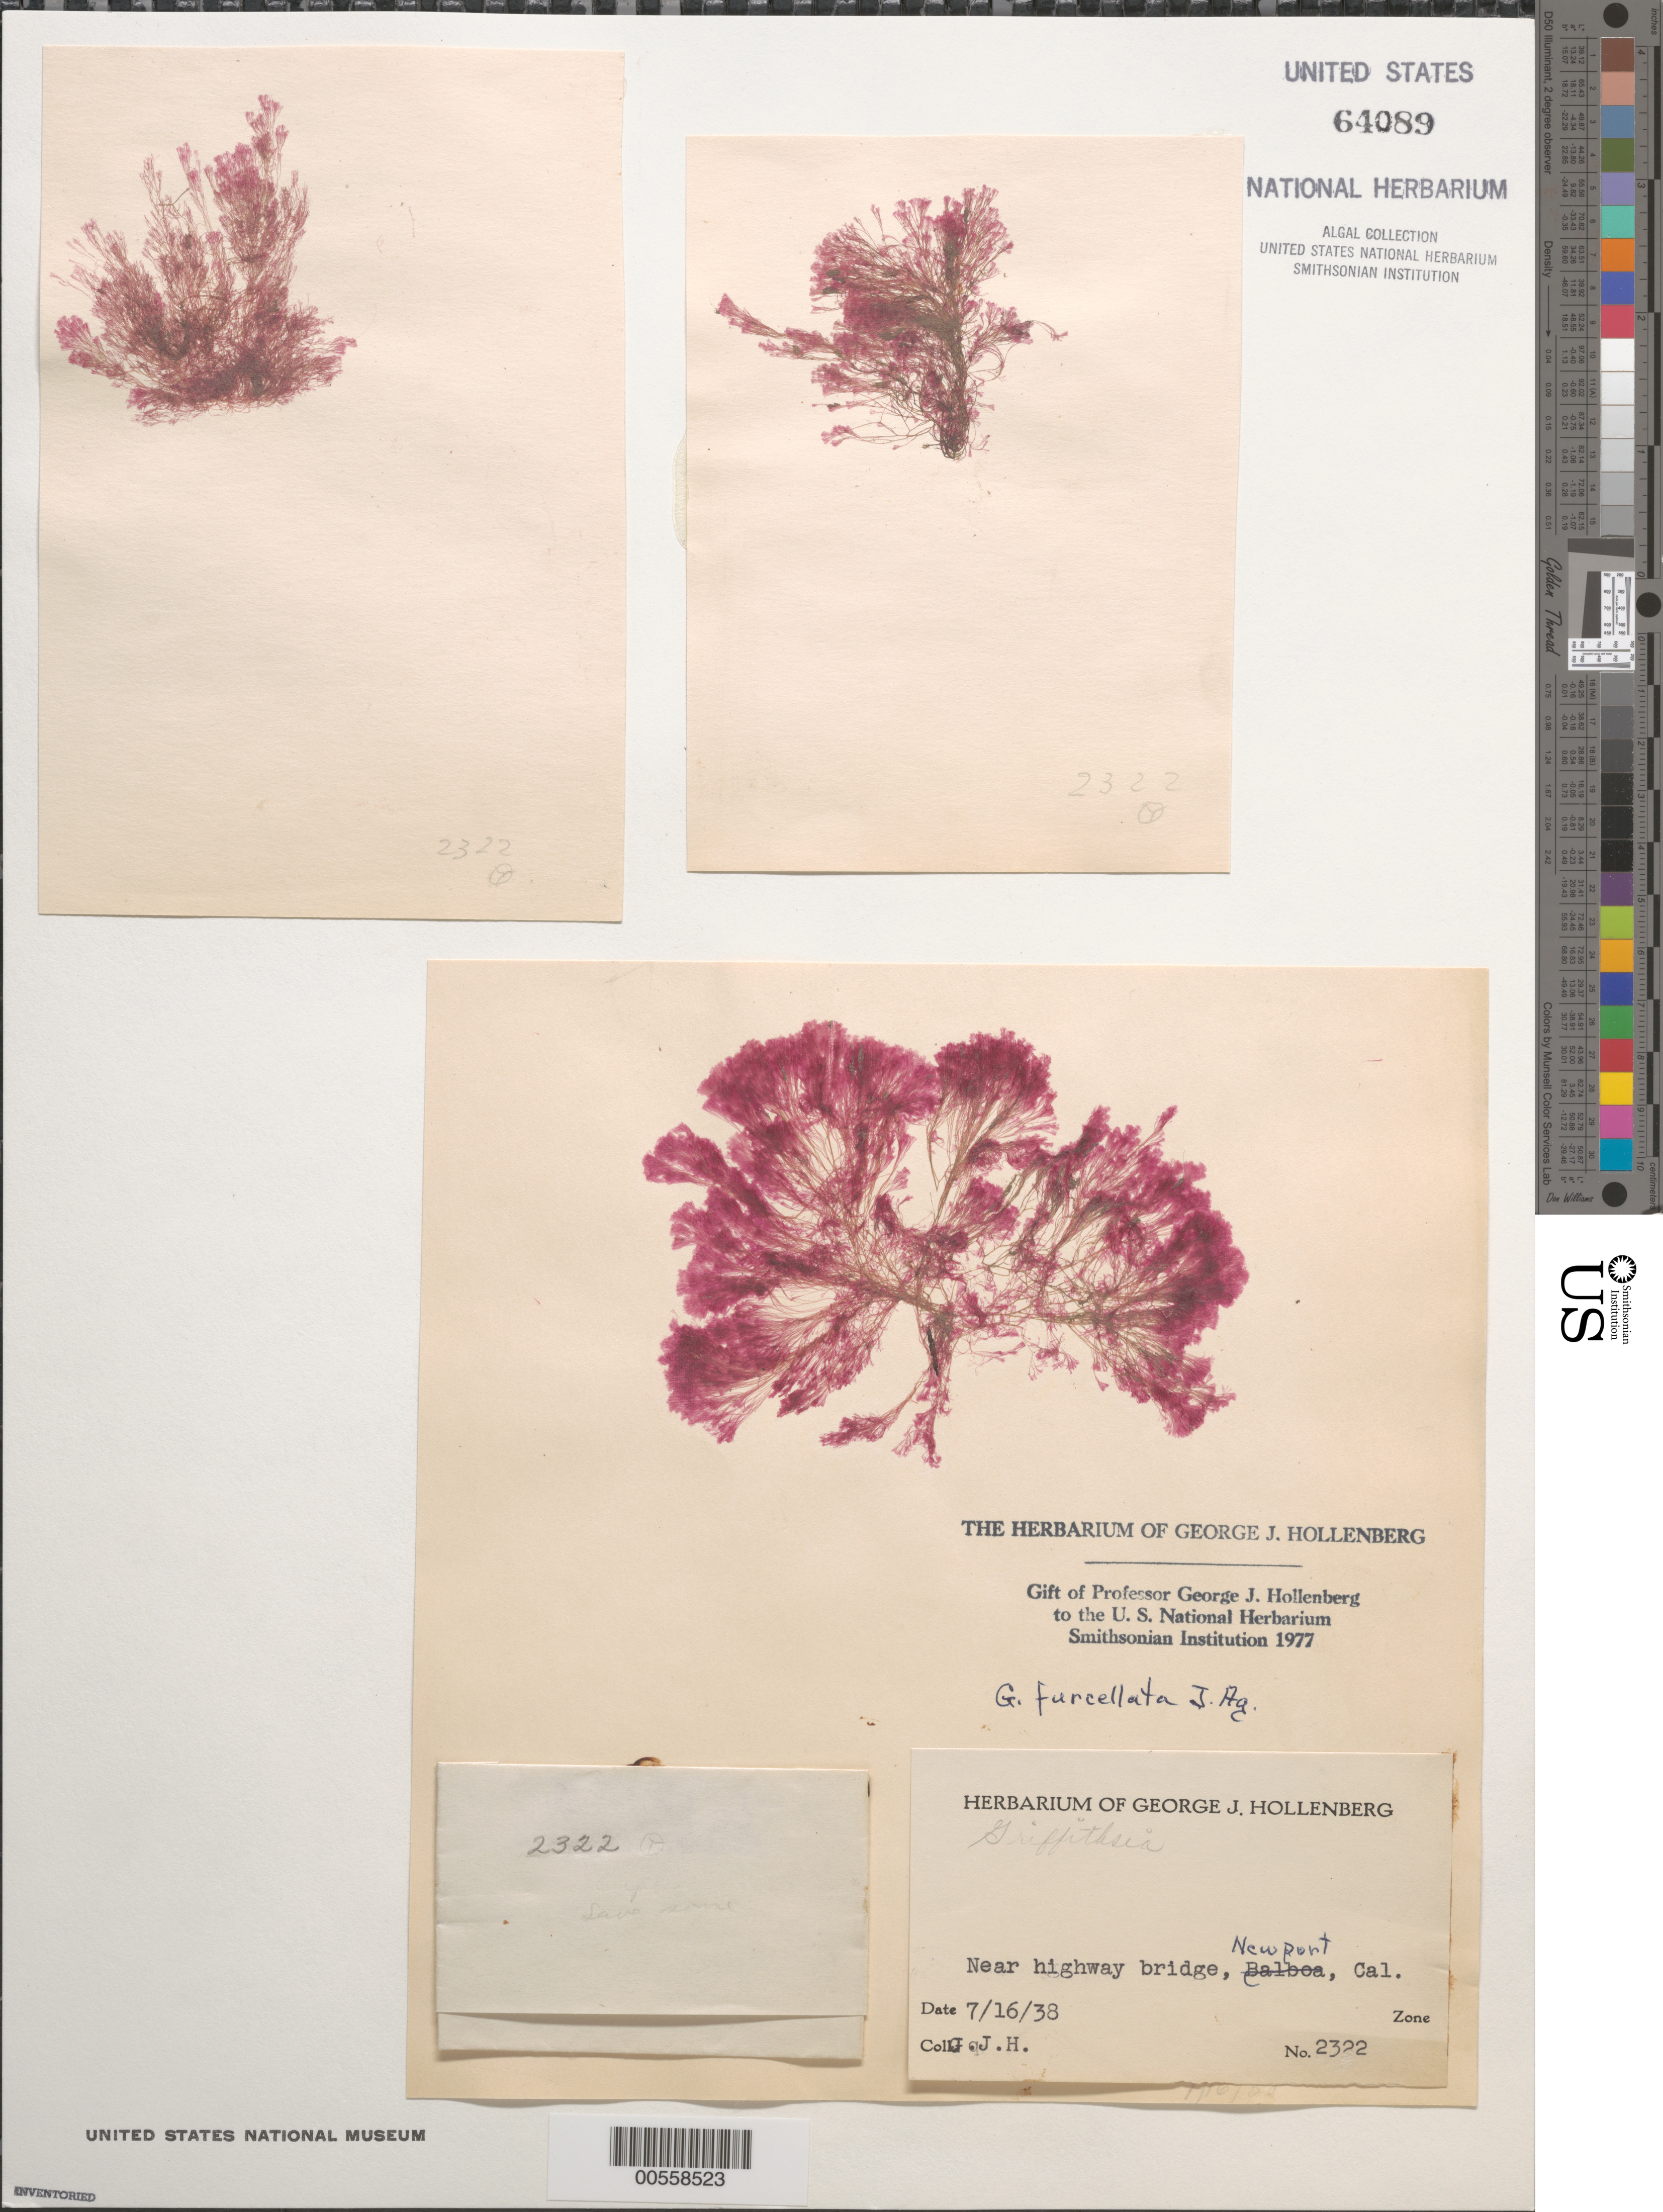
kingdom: Plantae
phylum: Rhodophyta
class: Florideophyceae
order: Ceramiales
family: Wrangeliaceae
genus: Anotrichium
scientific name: Anotrichium furcellatum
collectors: G. Hollenberg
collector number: GJH 2322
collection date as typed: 16 Jul 1938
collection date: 1938-07-16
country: United States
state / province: California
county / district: Orange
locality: Estuary outlet near highway bridge, Newport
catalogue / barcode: US 64089